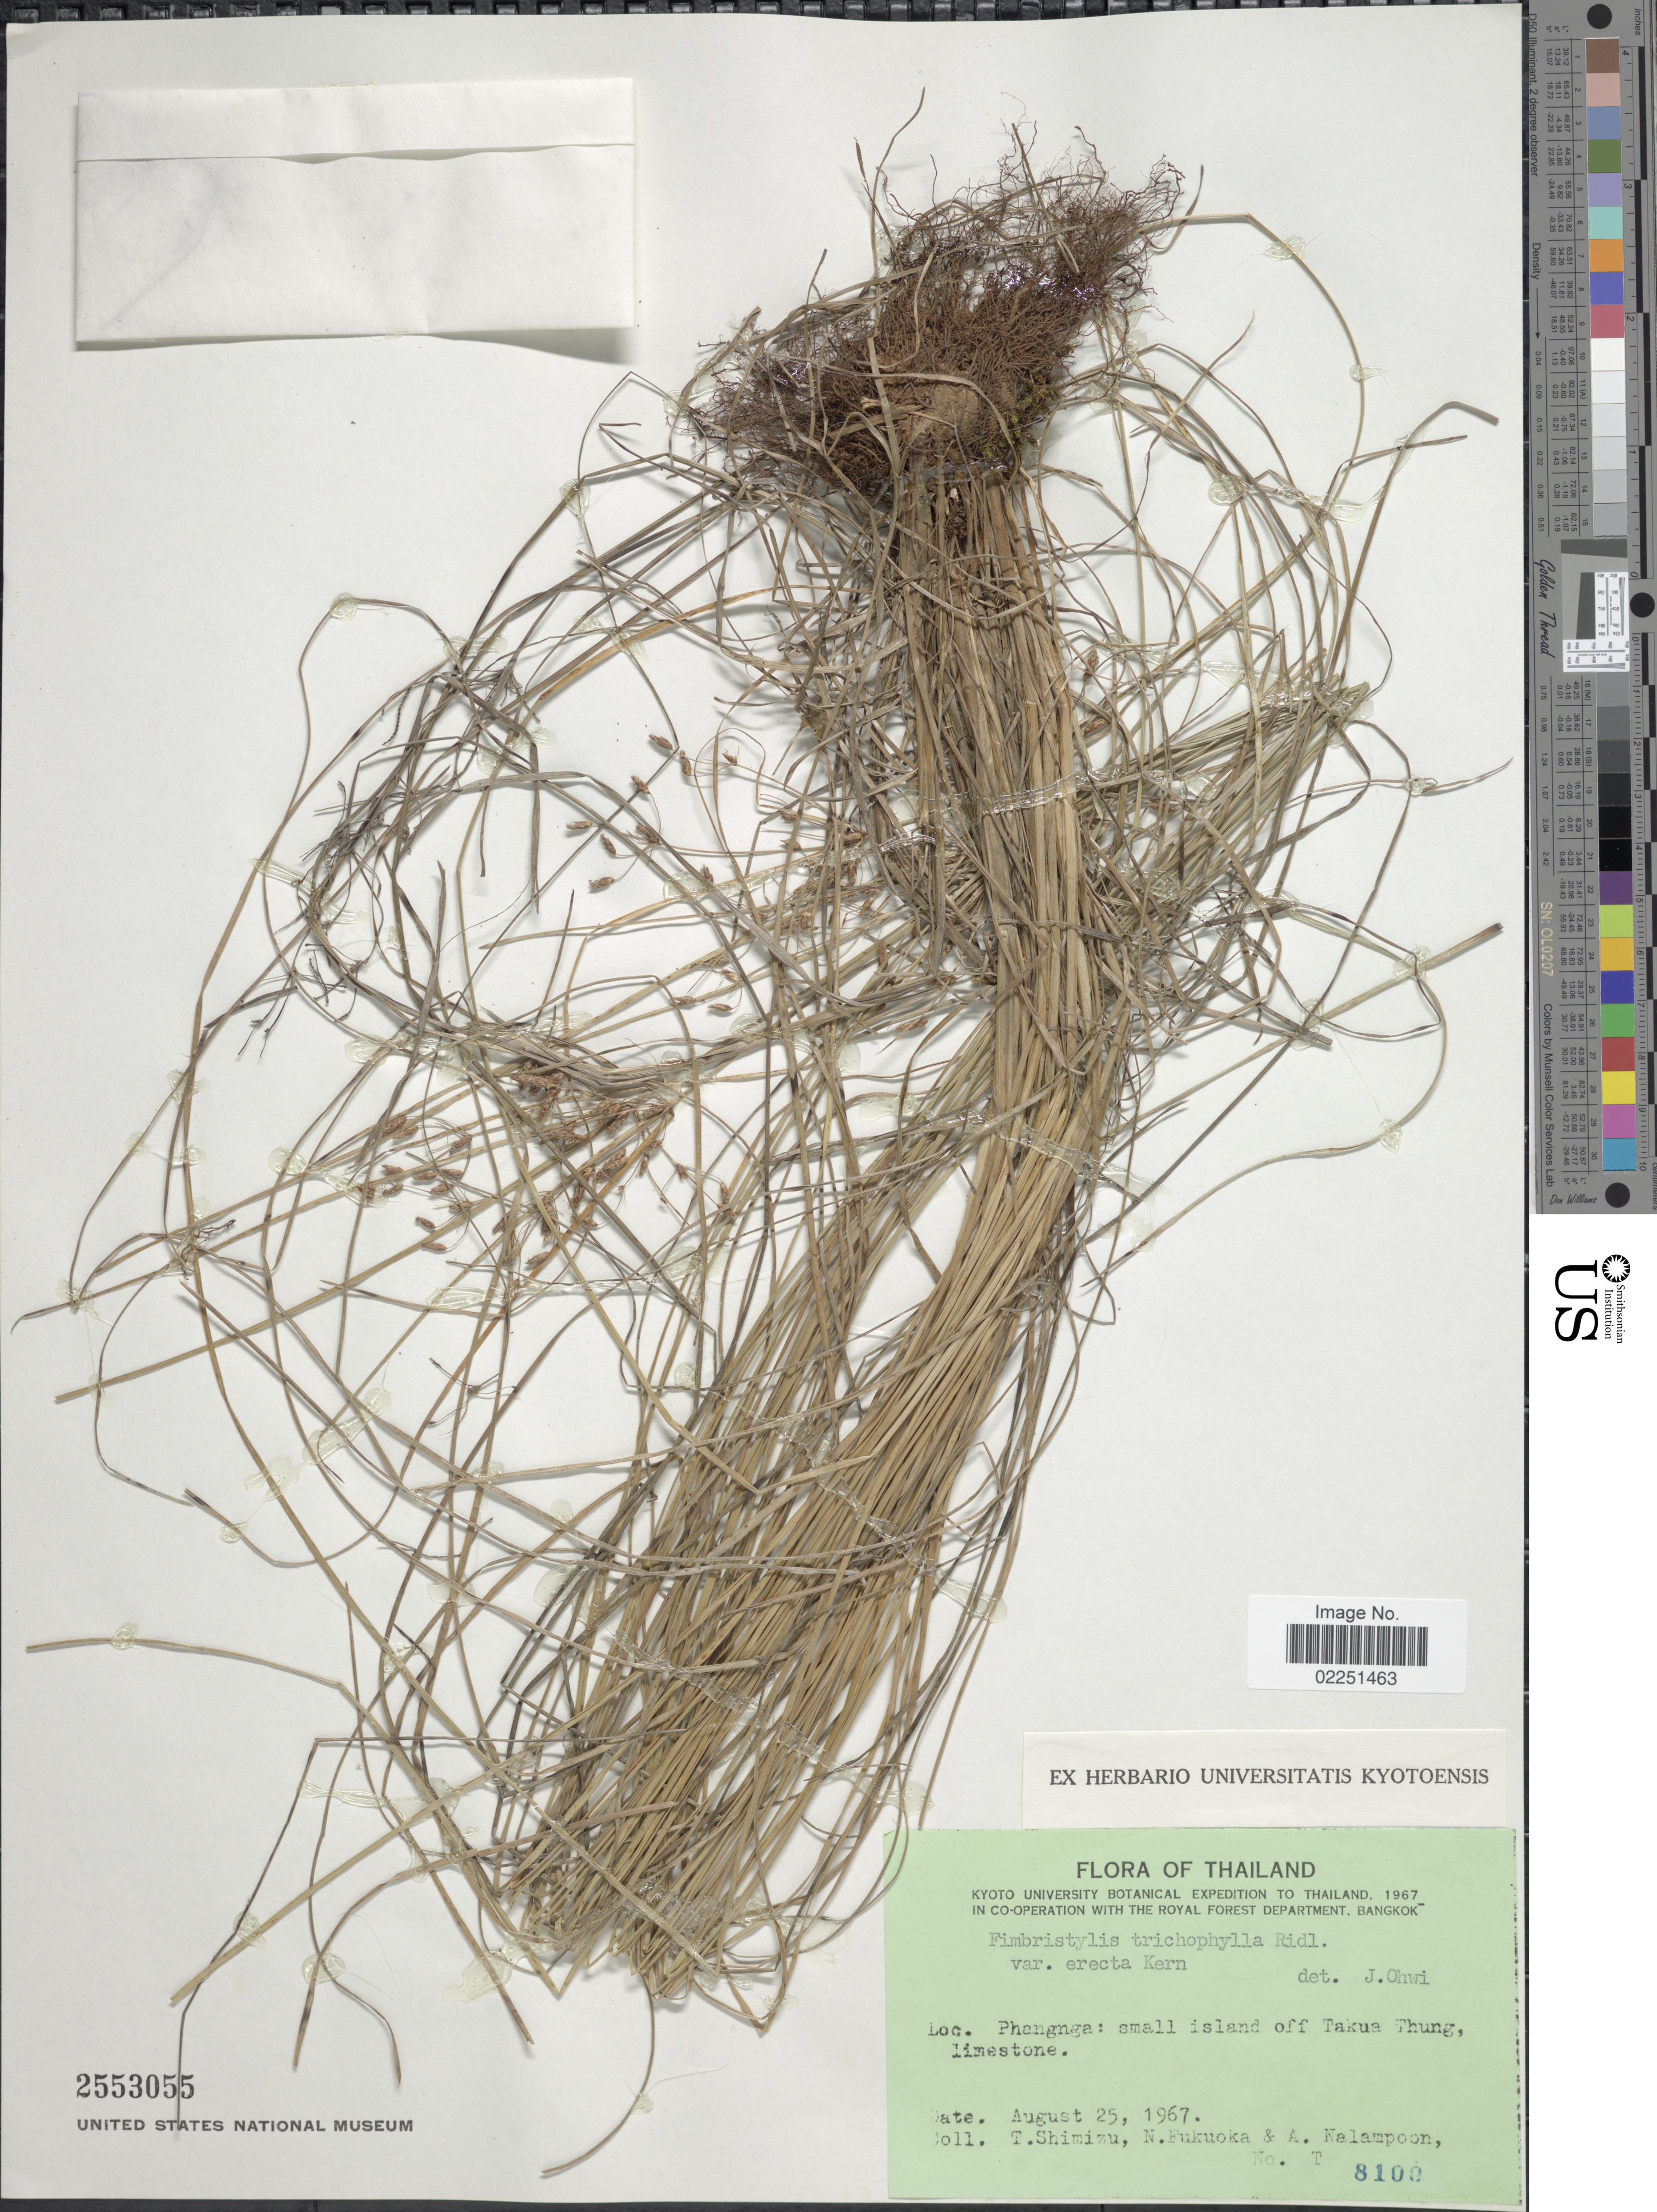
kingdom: Plantae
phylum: Tracheophyta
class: Liliopsida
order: Poales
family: Cyperaceae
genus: Fimbristylis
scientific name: Fimbristylis trichophylla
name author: Ridl.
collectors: T. Shimizu, N. Fukuoka & A. Nalampoon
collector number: T8100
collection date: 1967-08-25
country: Thailand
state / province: Phang Nga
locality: Small island off Takua Thung, Limestone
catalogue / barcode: US 2553055